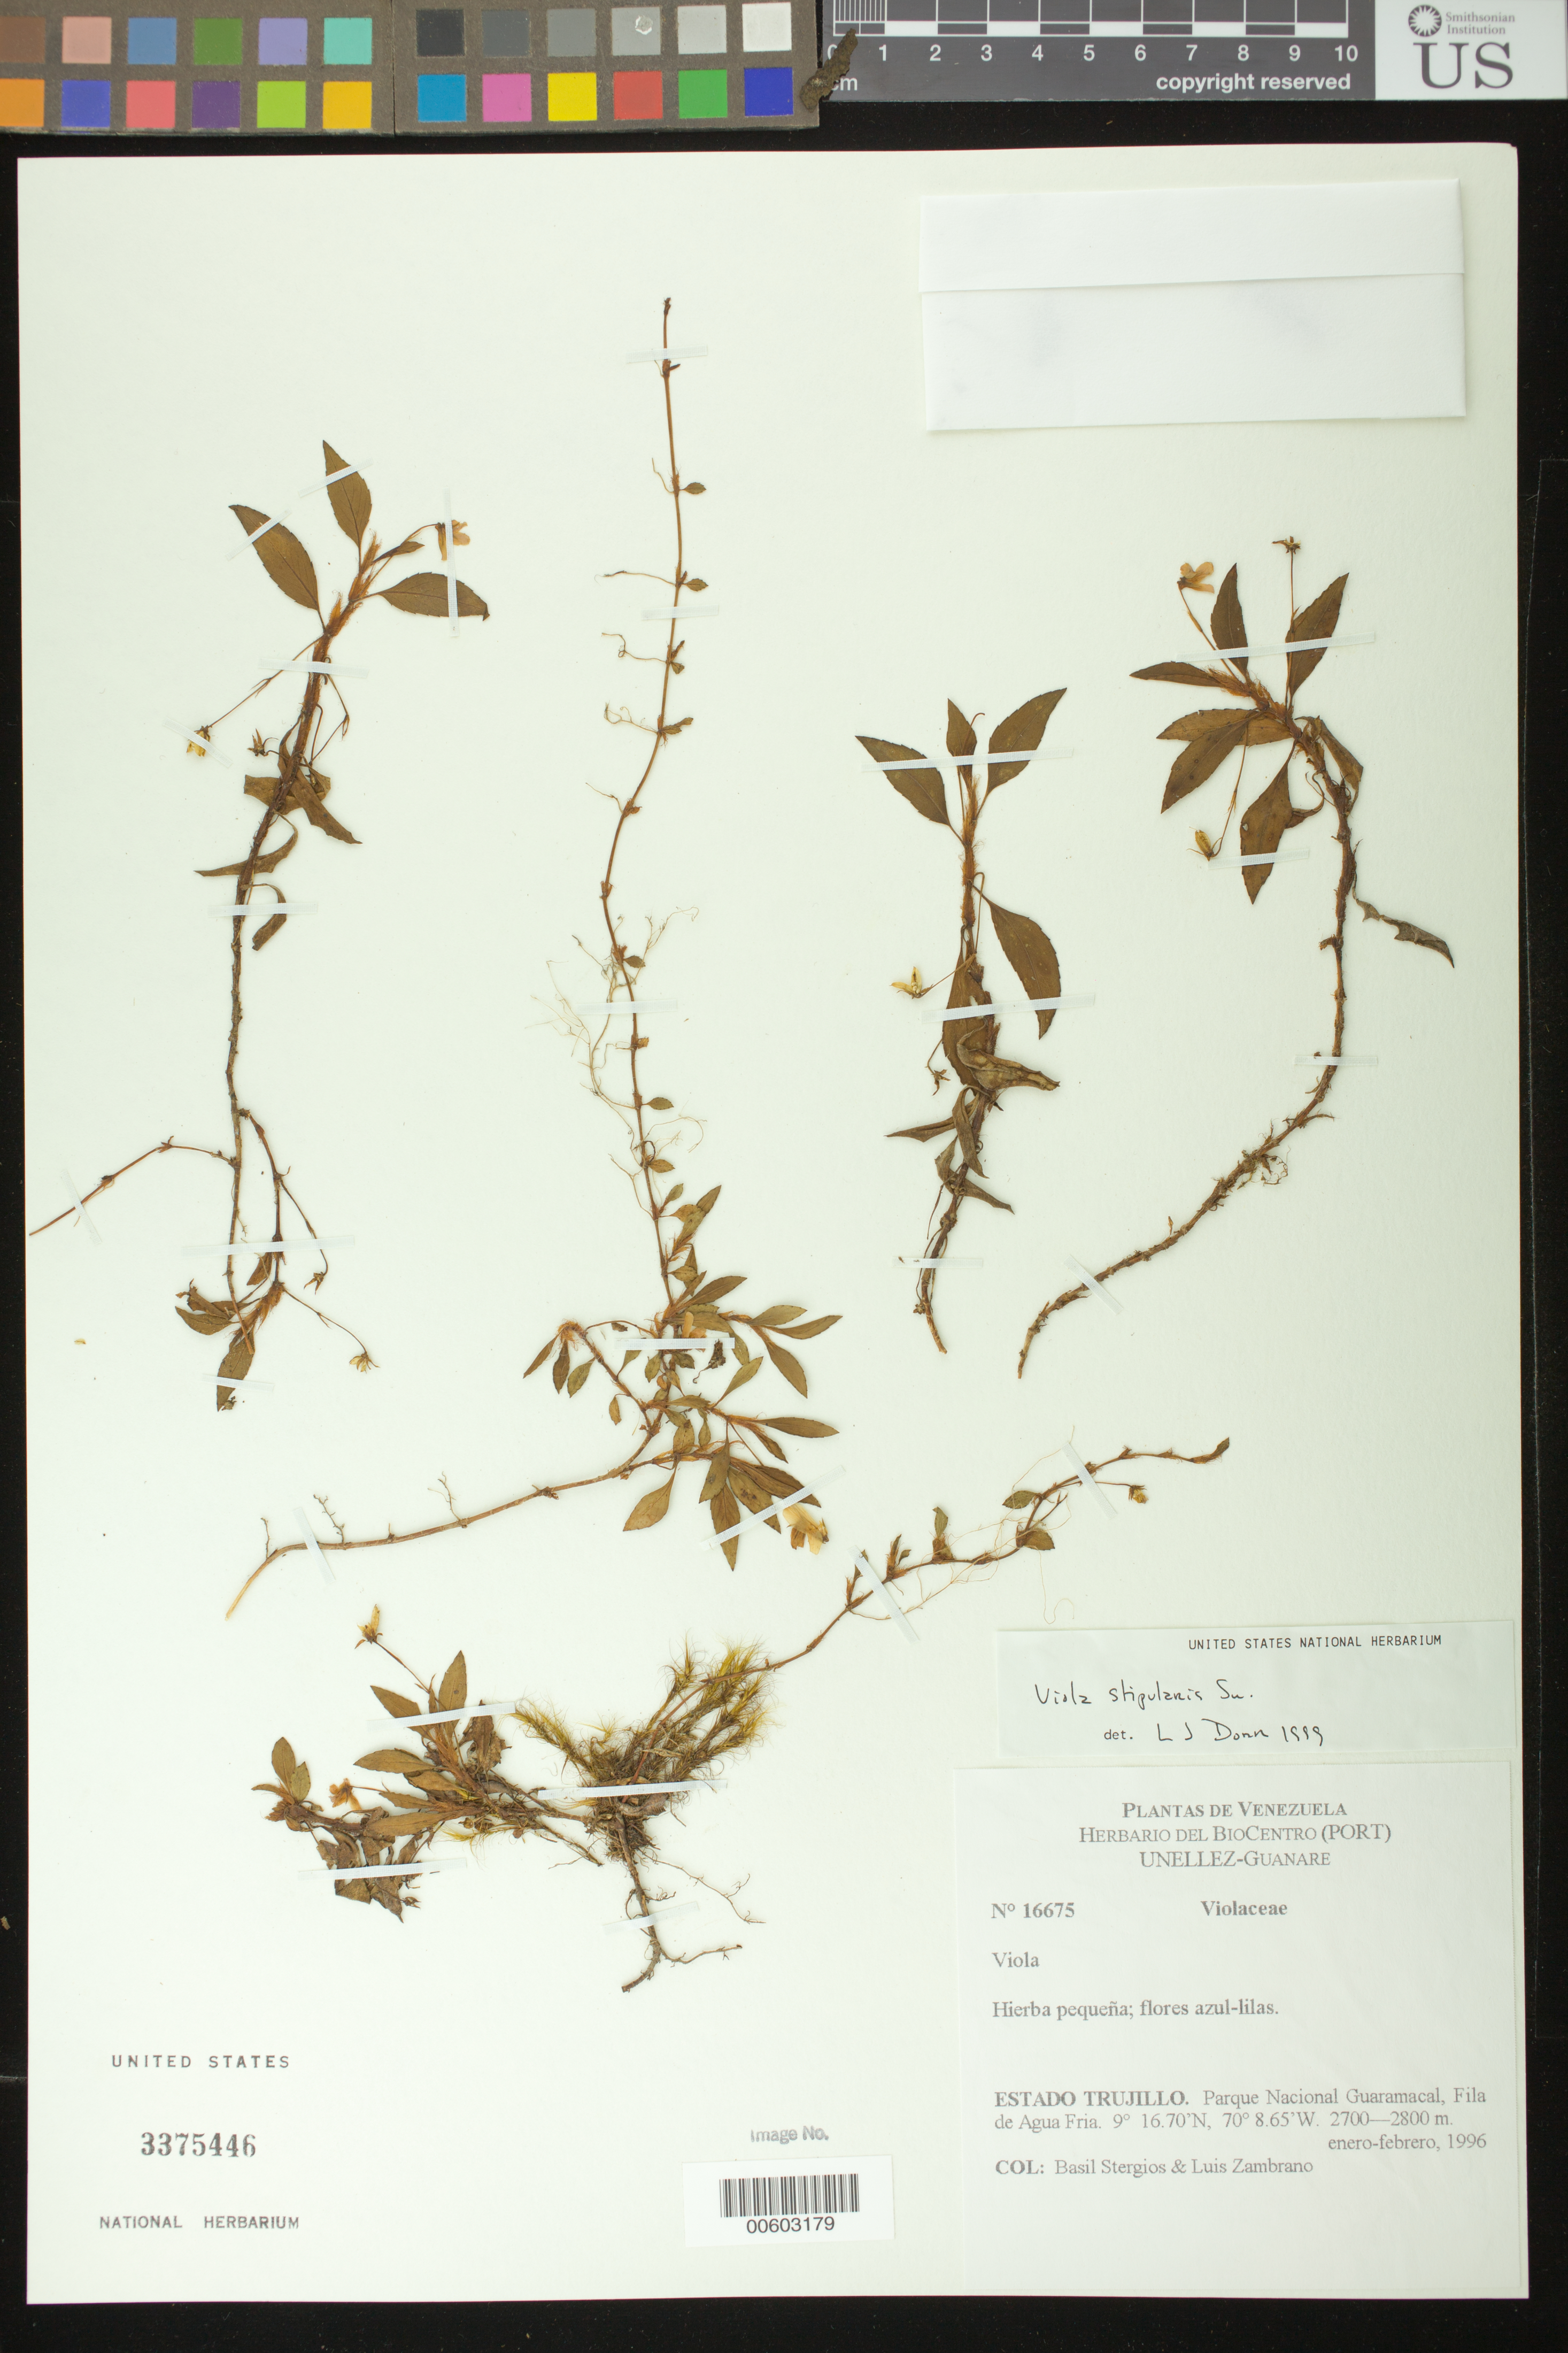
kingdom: Plantae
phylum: Tracheophyta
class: Magnoliopsida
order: Malpighiales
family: Violaceae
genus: Viola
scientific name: Viola stipularis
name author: Sw.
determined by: Dorr, L. J., (BOT), Smithsonian Institution - National Museum of Natural History (UNITED STATES)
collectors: B. G. Stergios & L. Zambrano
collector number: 16675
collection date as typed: Jan 1996 to -- Feb 1996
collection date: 1996-01/1996-02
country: Venezuela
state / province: Trujillo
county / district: Boconó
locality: Parque Nacional Guaramacal, Fila de Agua Fria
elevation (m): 2700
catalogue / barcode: US 3375446